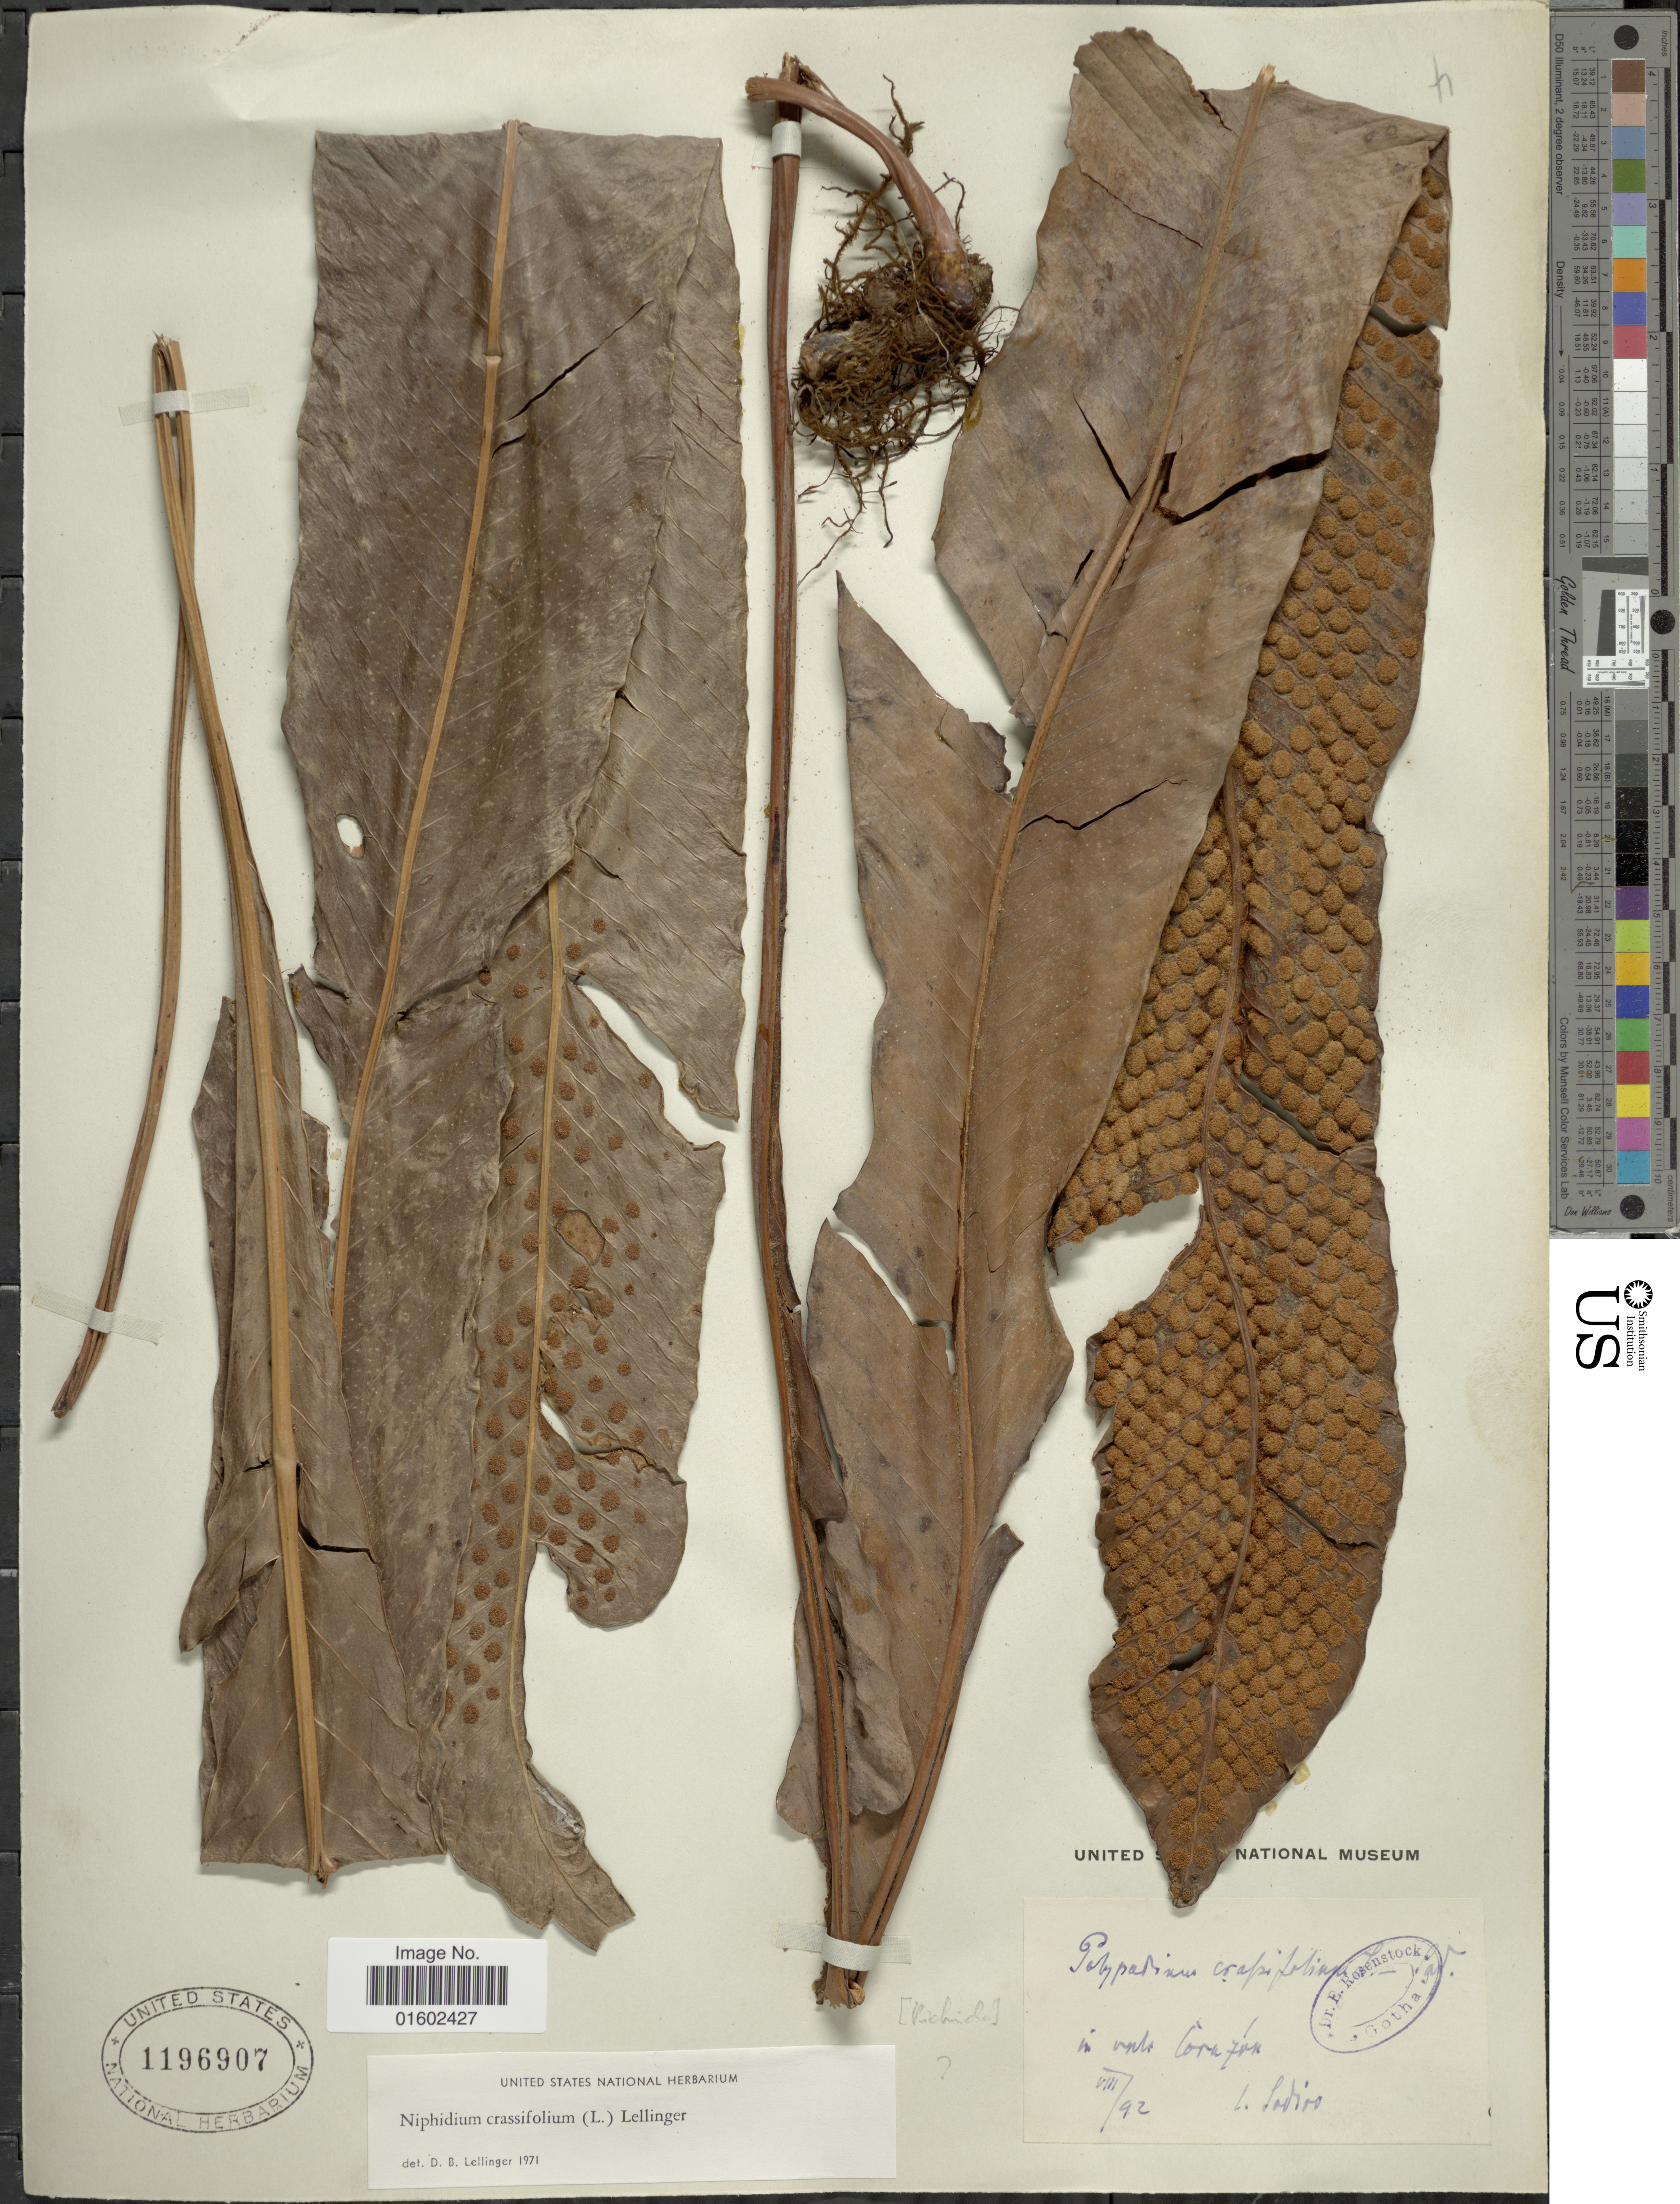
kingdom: Plantae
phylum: Tracheophyta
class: Polypodiopsida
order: Polypodiales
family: Polypodiaceae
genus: Niphidium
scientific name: Niphidium crassifolium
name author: (L.) Lellinger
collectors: Sodiro, --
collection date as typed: Transcribed d/m/y: /8/92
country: Ecuador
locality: In vulc Corazon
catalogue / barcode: US 1196907